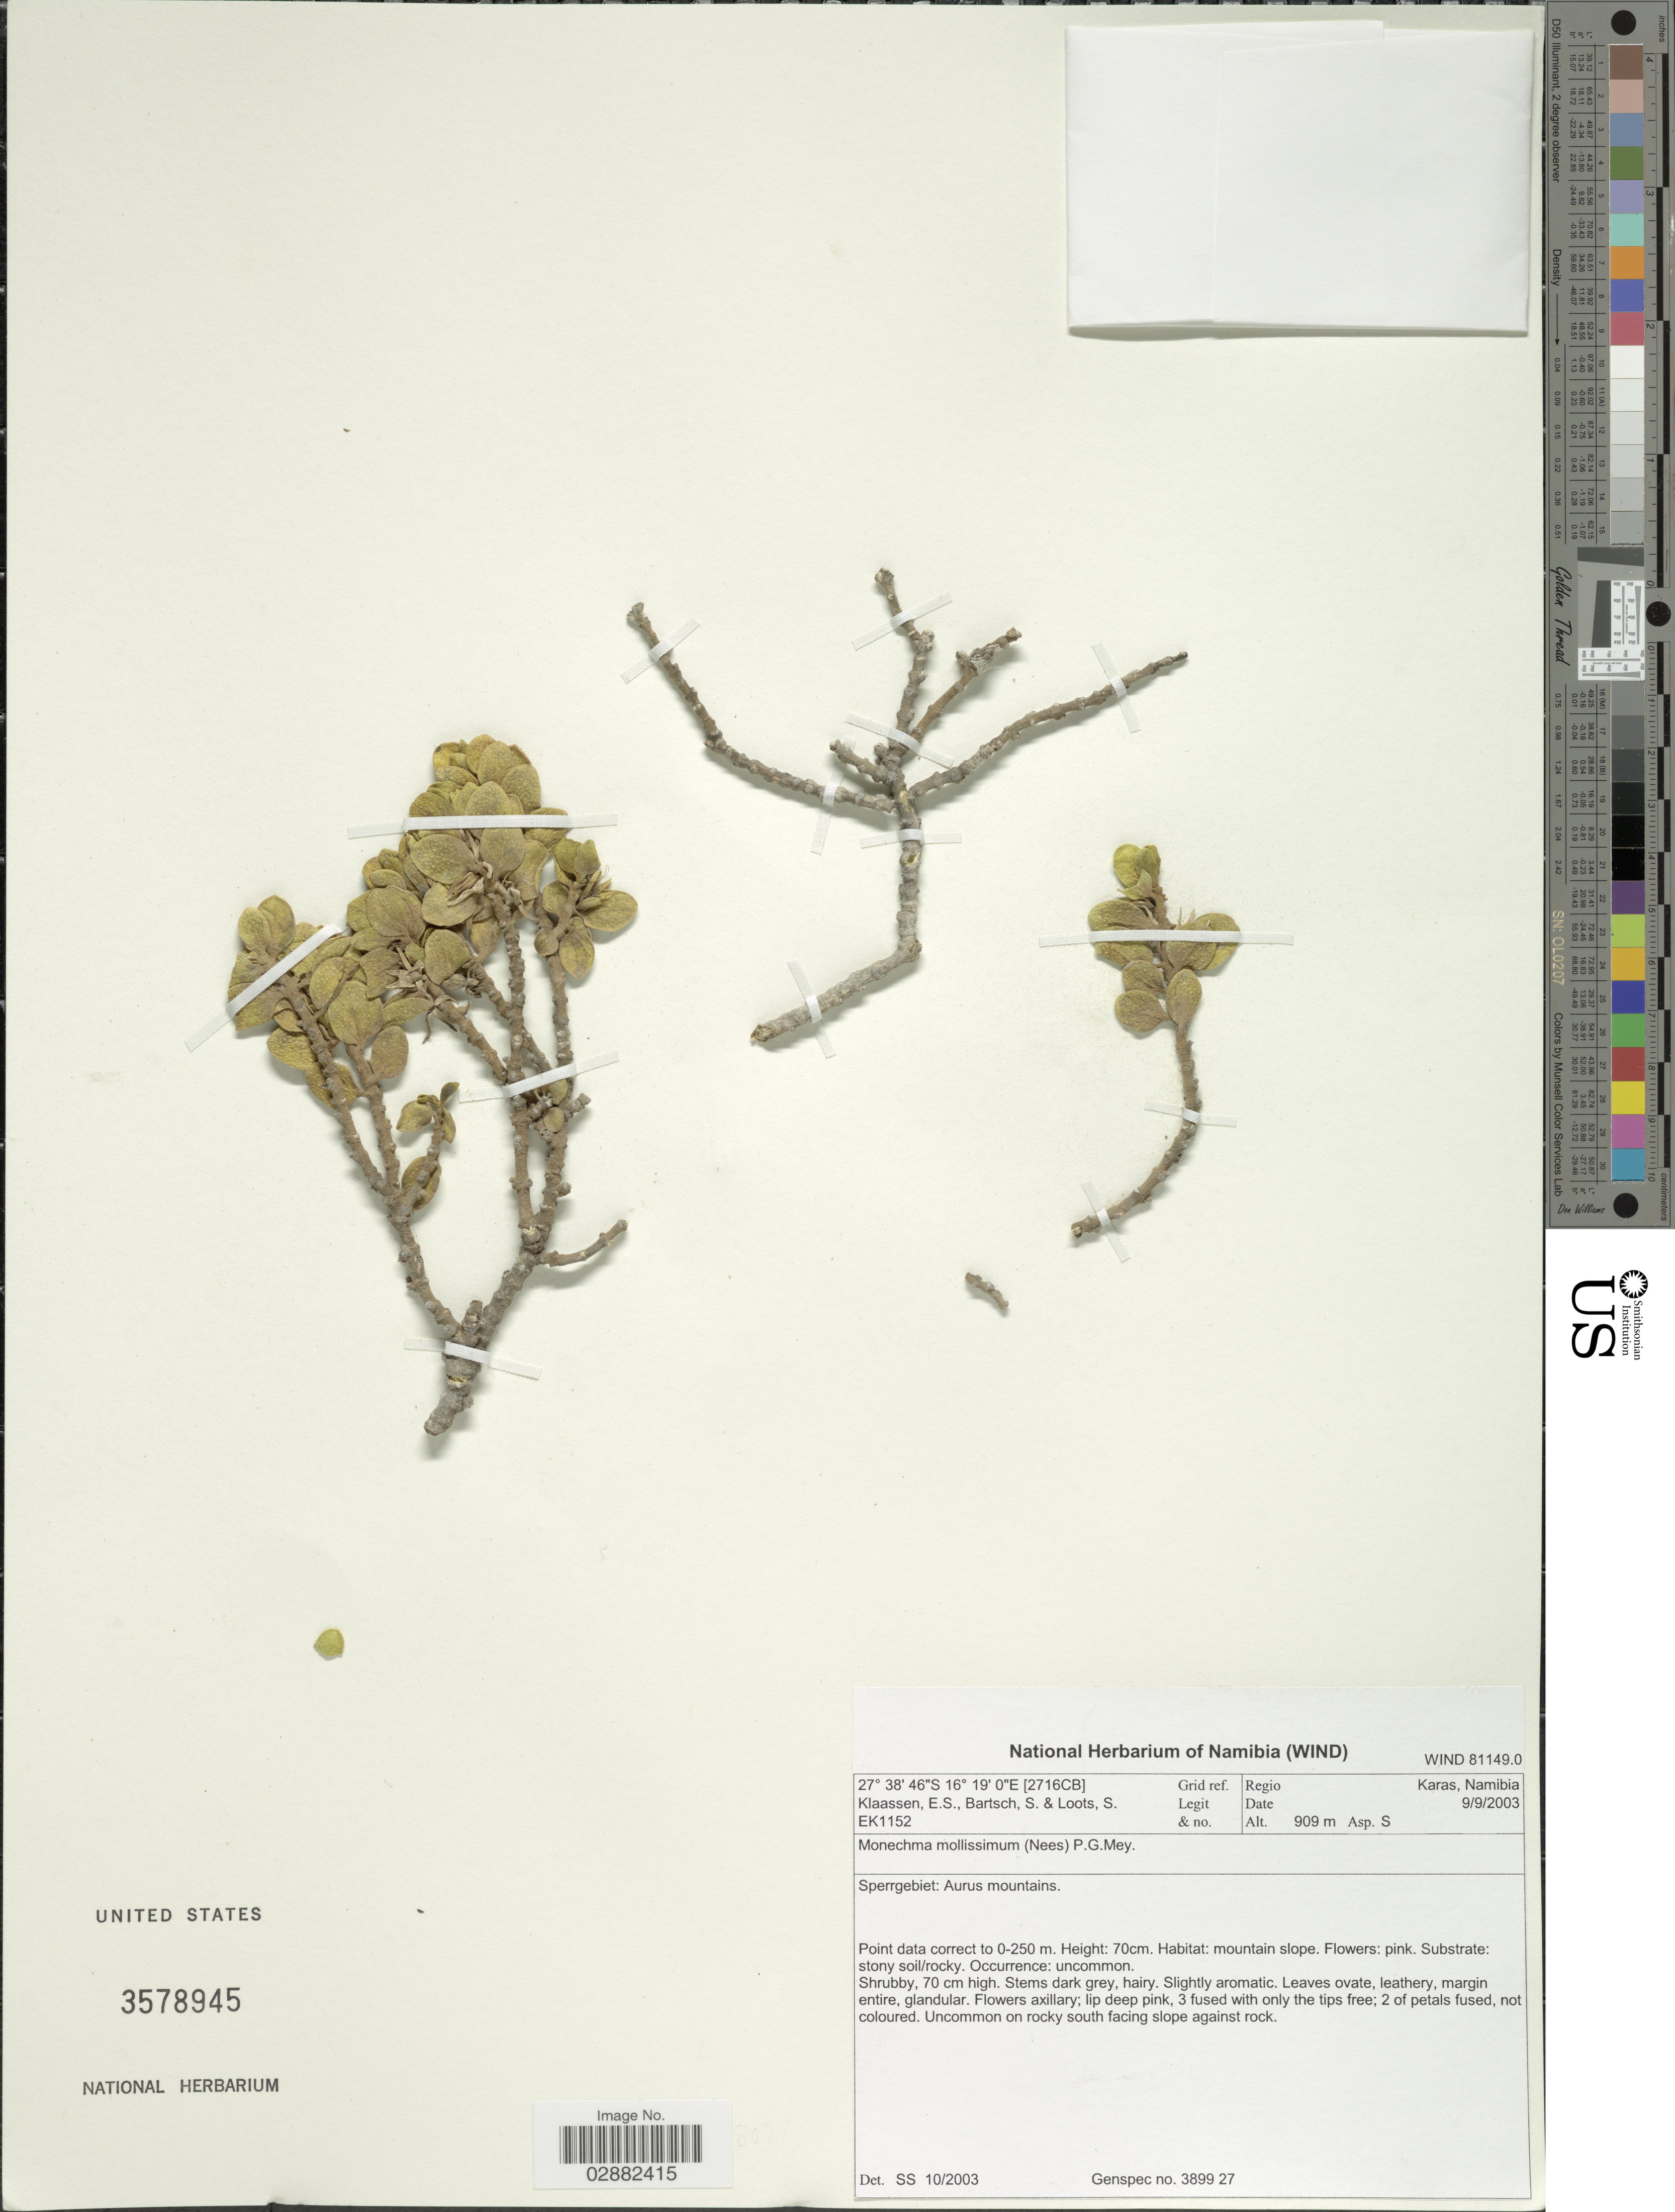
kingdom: Plantae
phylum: Tracheophyta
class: Magnoliopsida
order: Lamiales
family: Acanthaceae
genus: Justicia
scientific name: Justicia mollissima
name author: (Nees) Y.F. Deng & T.F. Daniel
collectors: E. S. Klaassen, S. Bartsch & S. Loots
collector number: EK1152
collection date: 2003-09-09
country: Namibia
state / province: Karas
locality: [2716CB] Regio Karas, Namibia, Sperrgebiet: Aurus mountains.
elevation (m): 909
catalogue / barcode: US 3578945